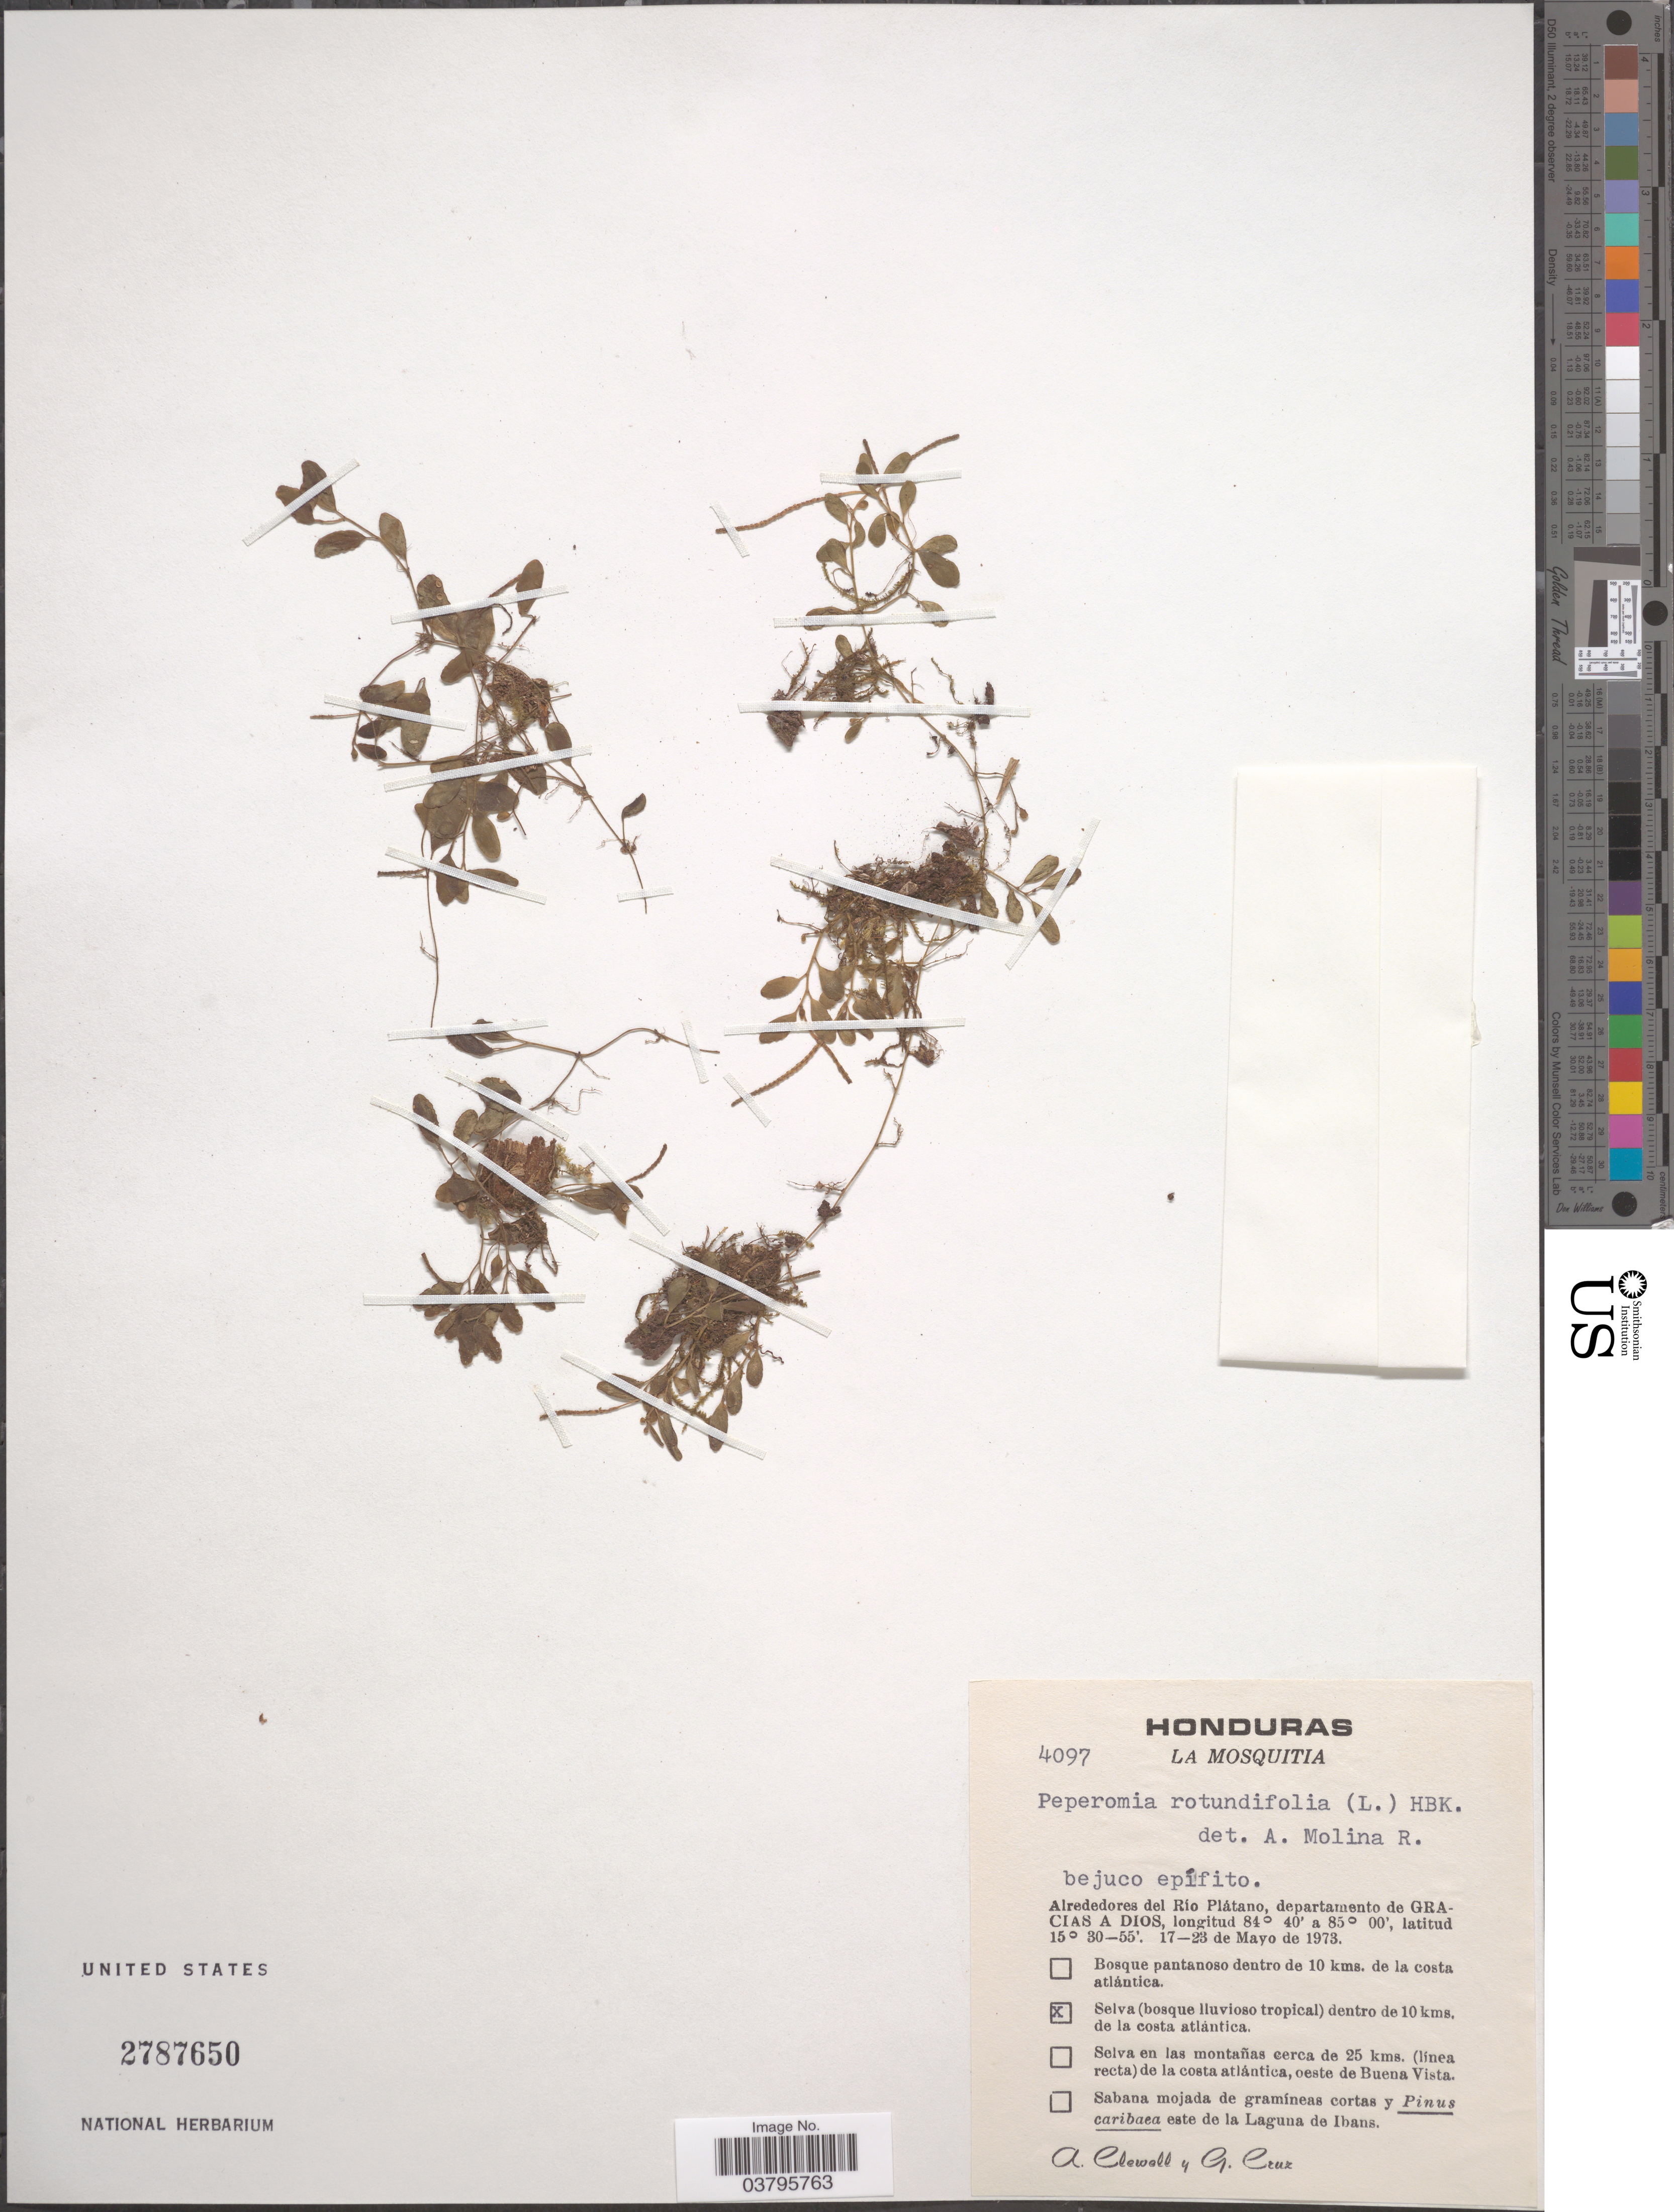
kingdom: Plantae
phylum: Tracheophyta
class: Magnoliopsida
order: Piperales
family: Piperaceae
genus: Peperomia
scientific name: Peperomia matlalucaensis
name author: C. DC.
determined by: Jiménez, José Estaban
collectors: A. Clewell & G. Cruz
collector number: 4097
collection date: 1973-05-17/1973-05-23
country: Honduras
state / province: Gracias de Dios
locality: La Mosquitia. Alrededores del Río Plátano, departamento de Gracias a Dios. Selva (bosque lluvioso tropical) dentro de 10 kms. de la costa atlántica.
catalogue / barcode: US 2787650